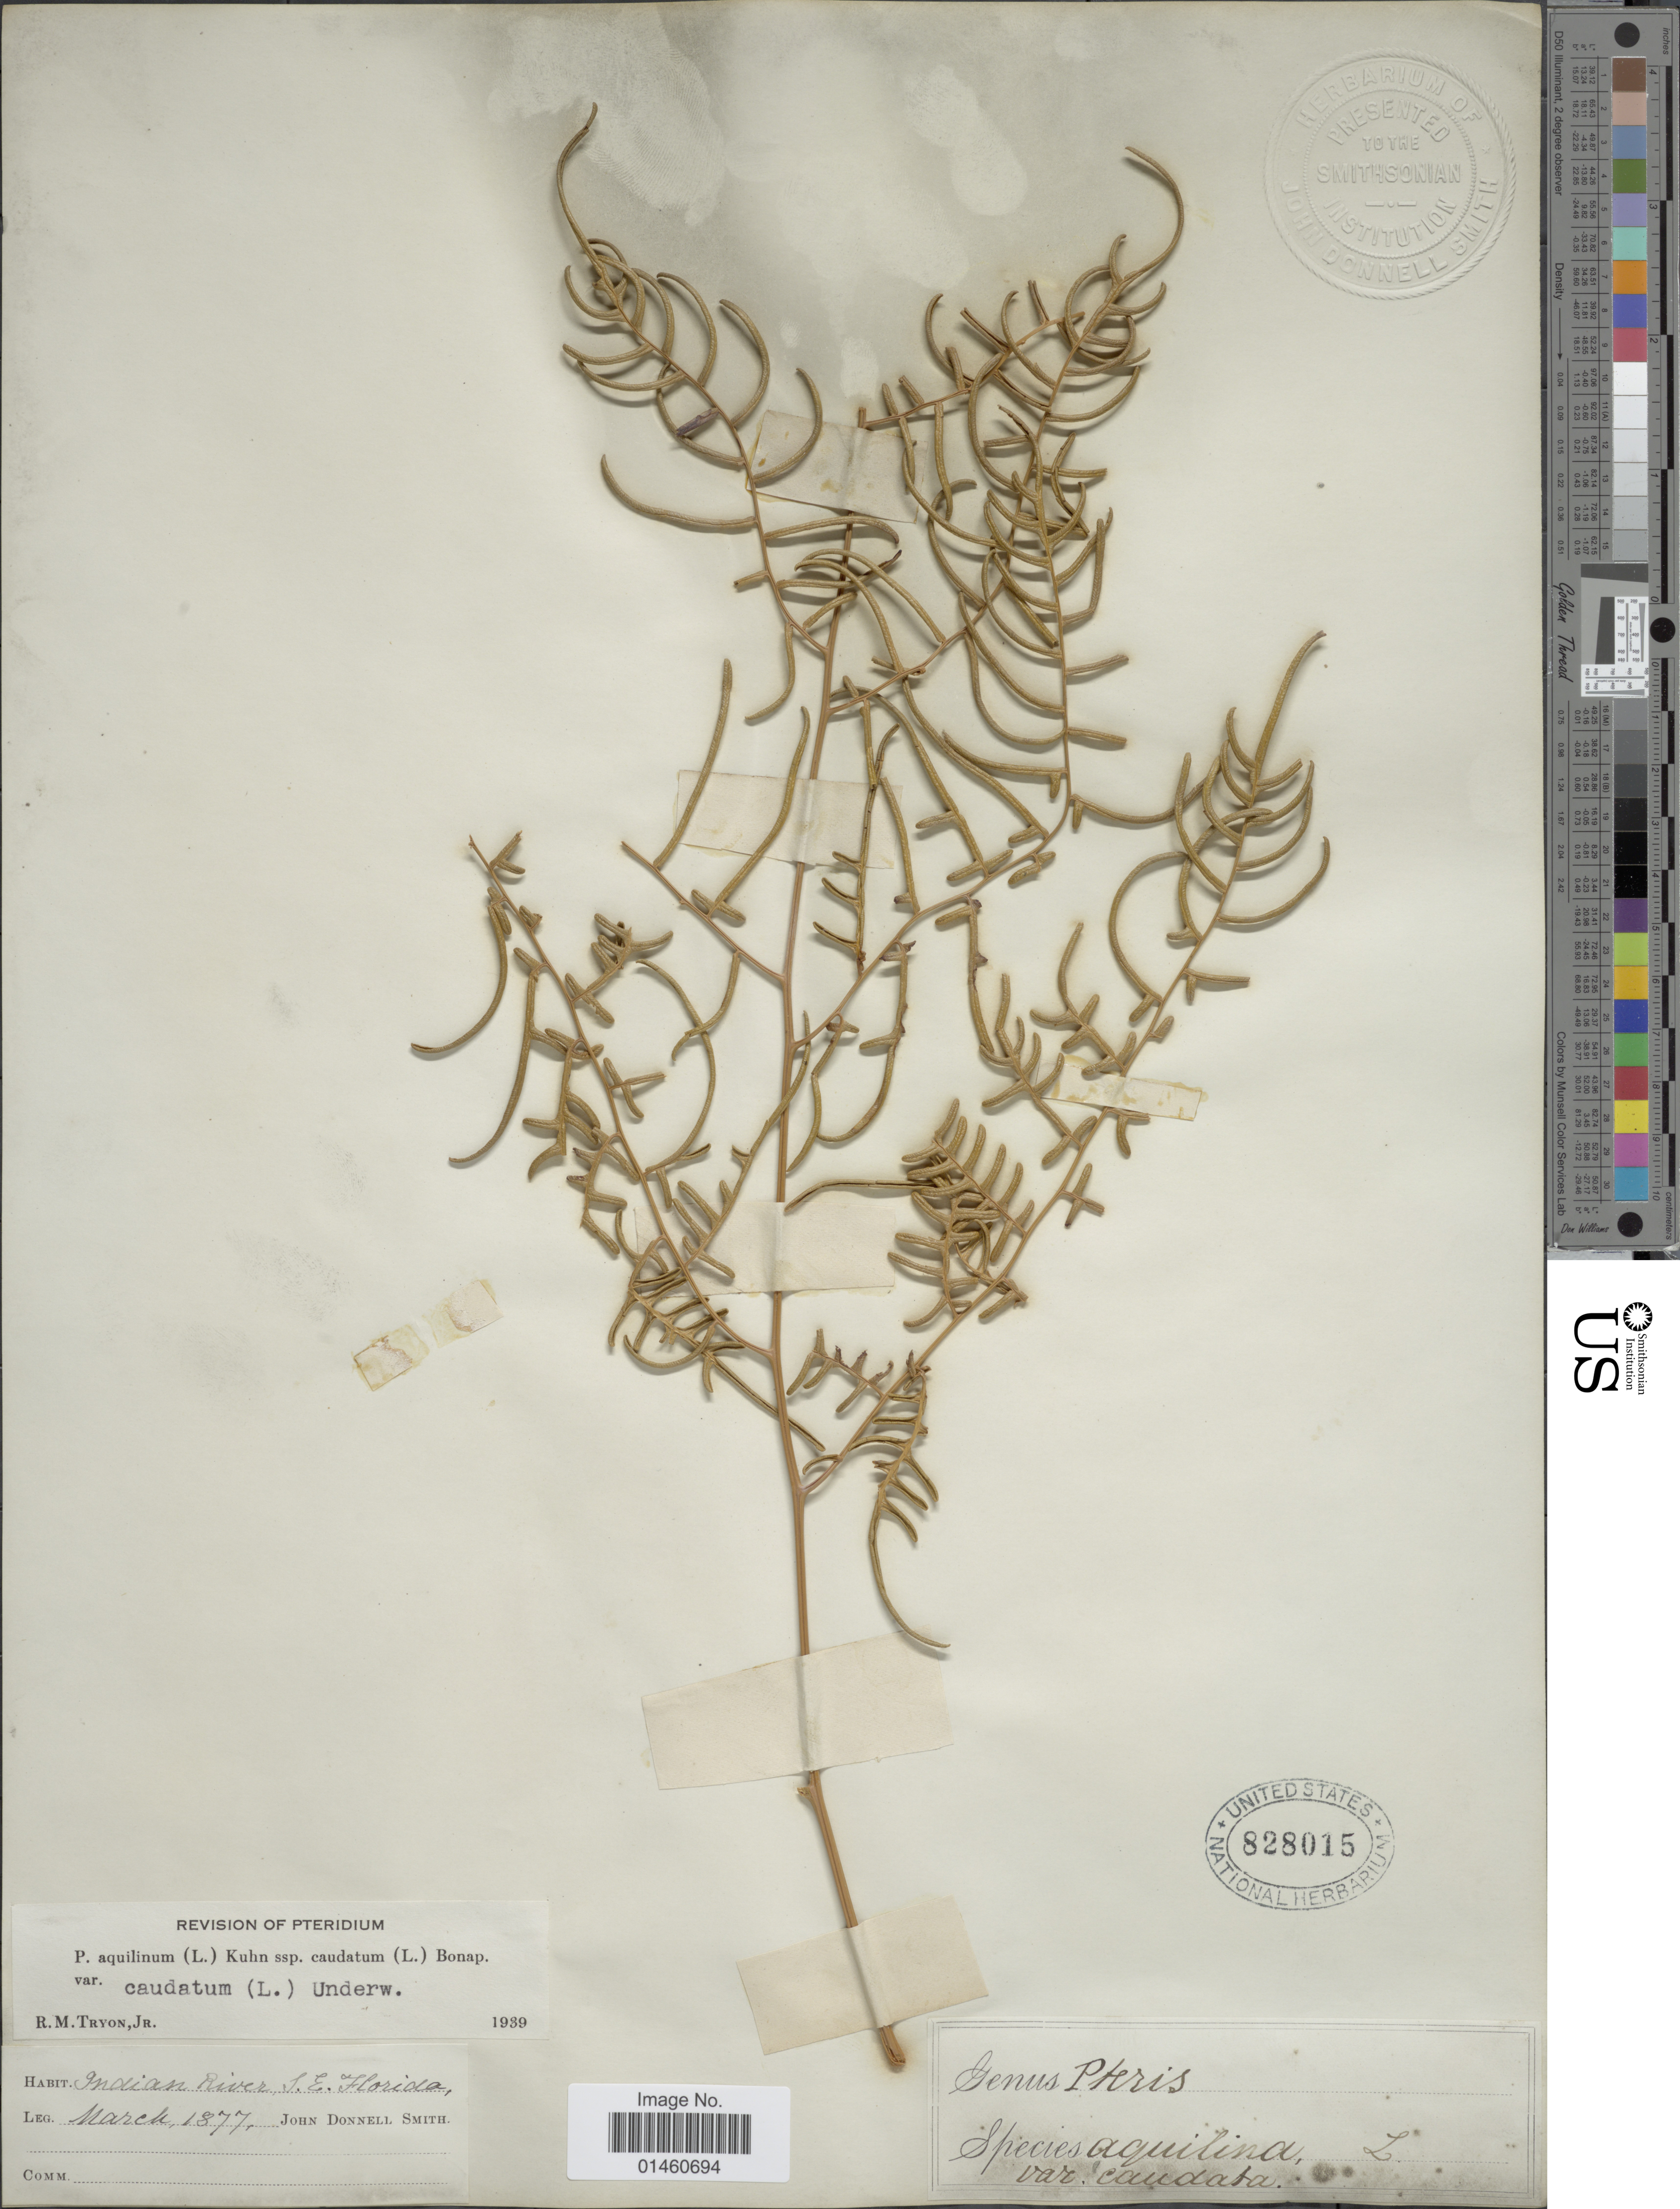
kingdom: Plantae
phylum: Tracheophyta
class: Polypodiopsida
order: Polypodiales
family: Dennstaedtiaceae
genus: Pteridium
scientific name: Pteridium caudatum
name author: (L.) Maxon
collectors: J. Donnell Smith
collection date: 1877-03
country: United States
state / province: Florida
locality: Indian River, S.E. Florida.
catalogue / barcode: US 828015